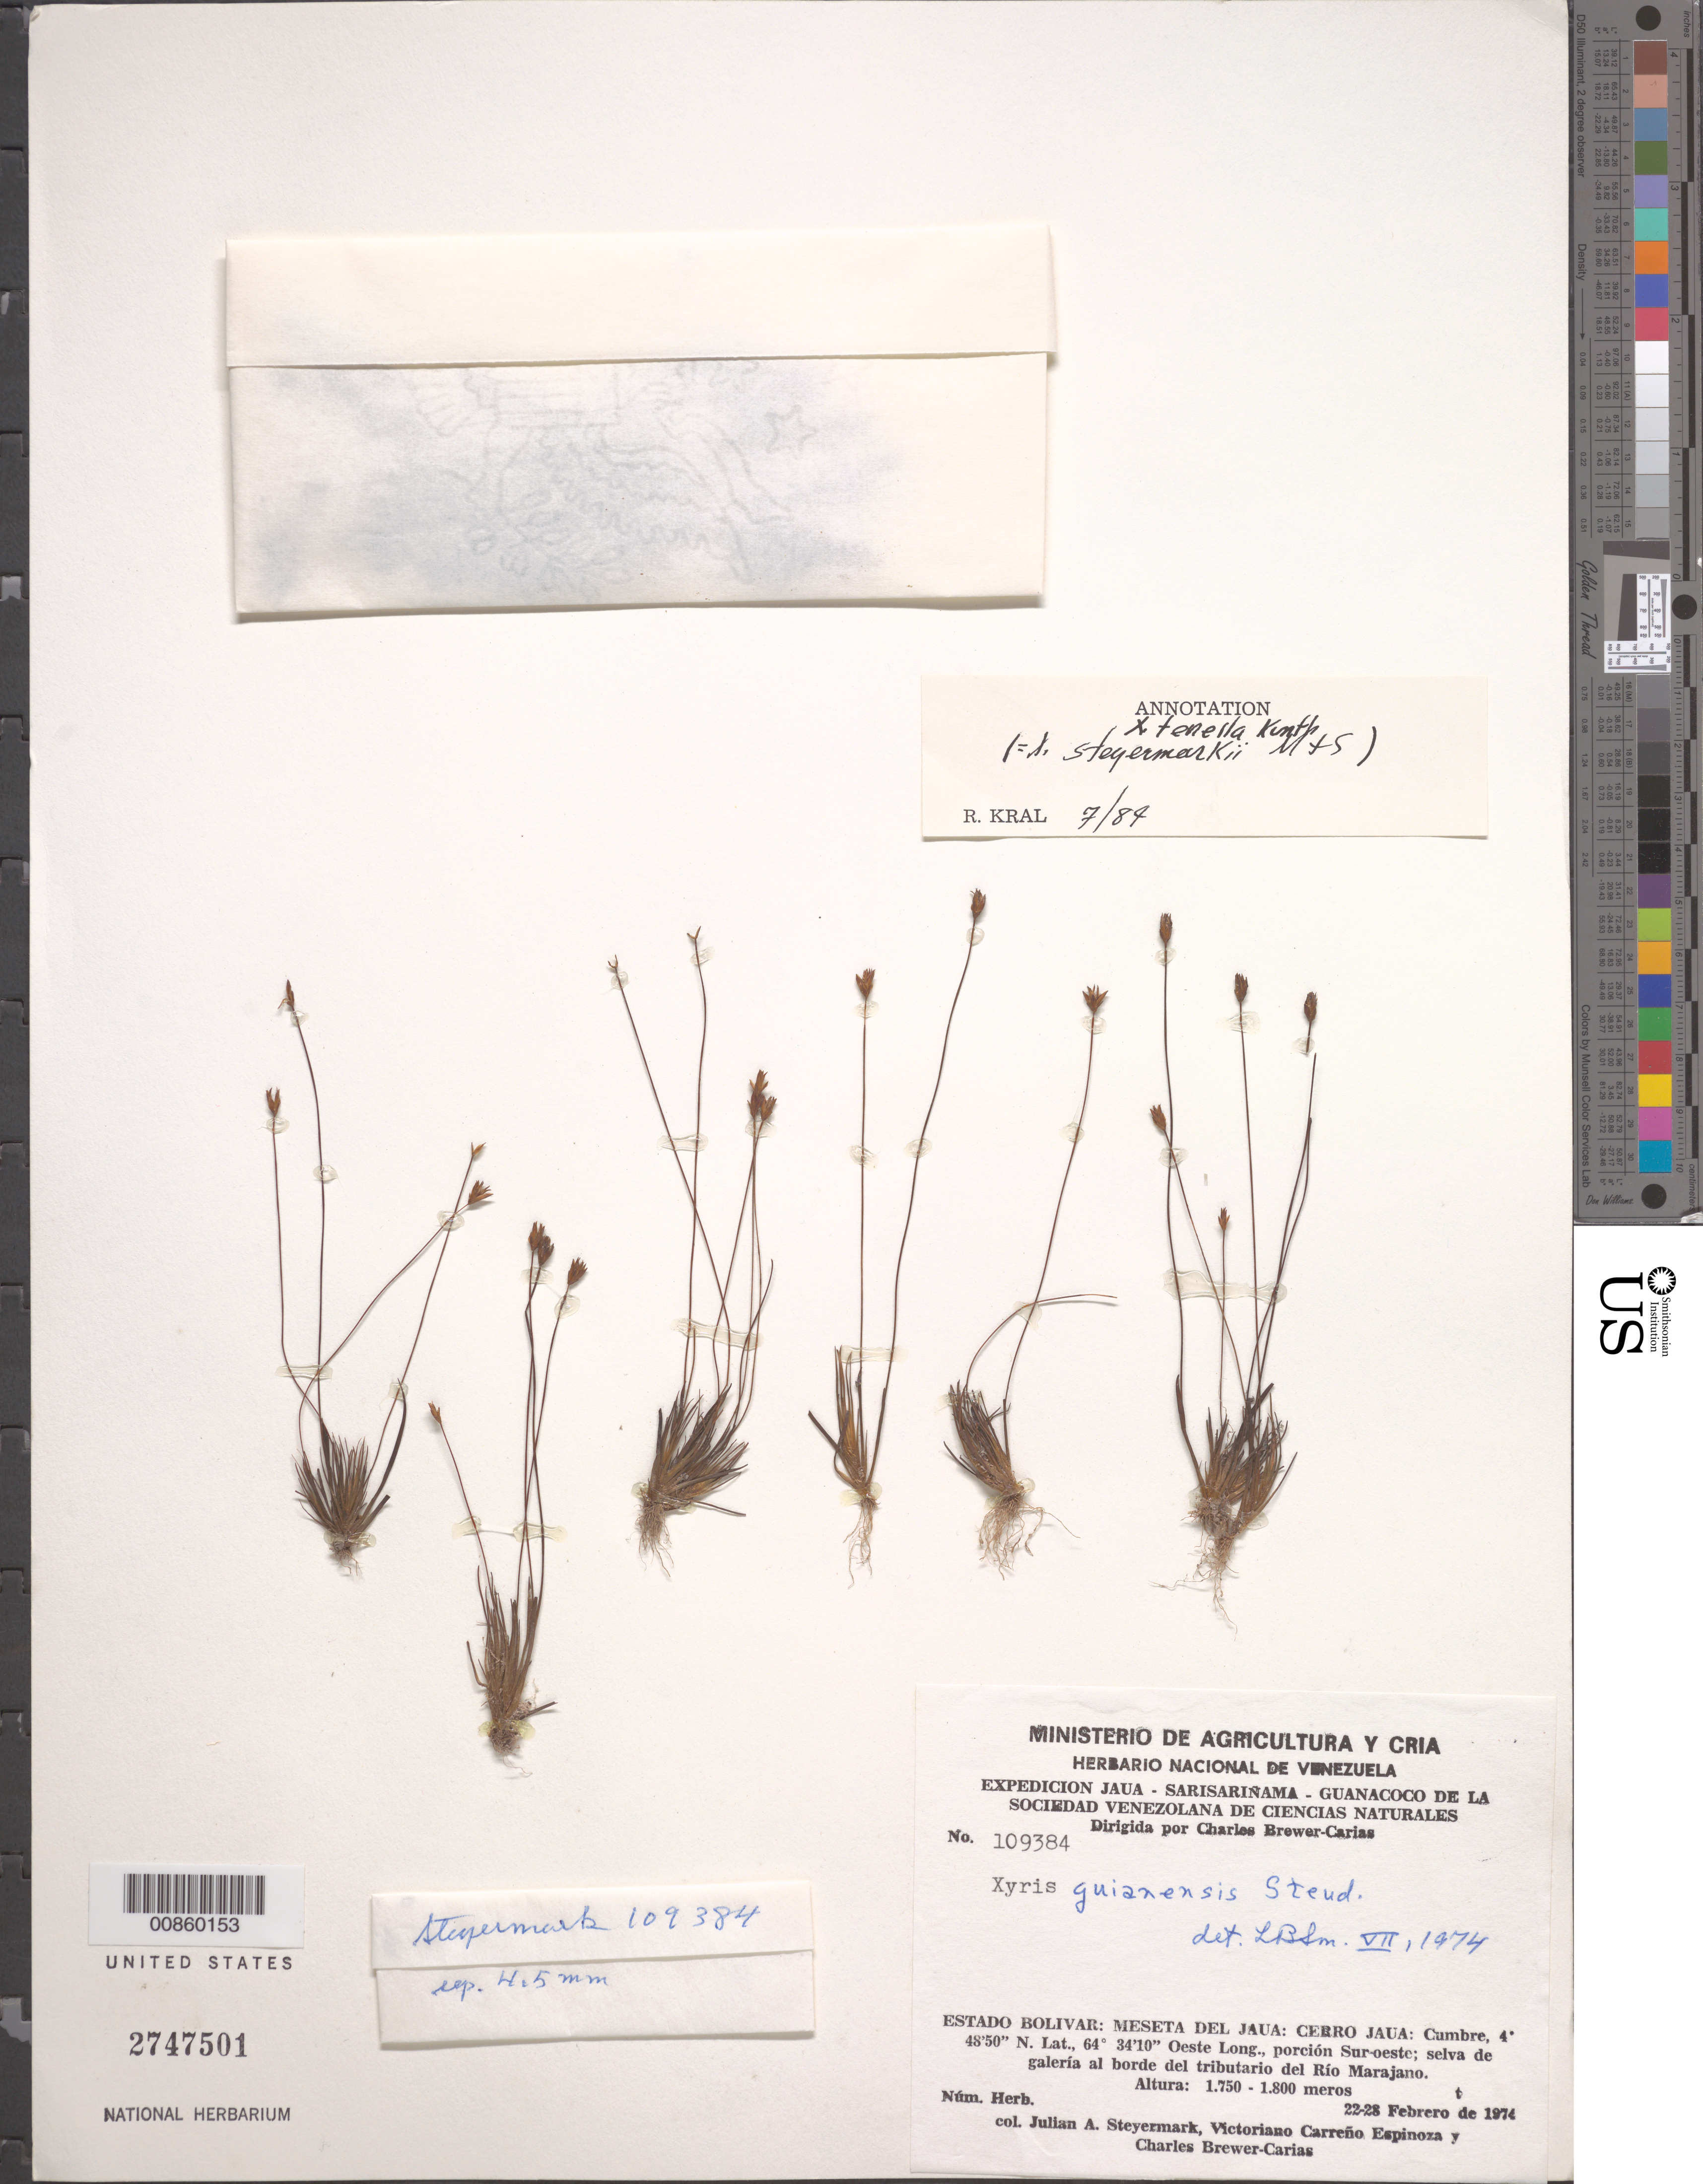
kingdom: Plantae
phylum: Tracheophyta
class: Liliopsida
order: Poales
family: Xyridaceae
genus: Xyris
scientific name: Xyris tenella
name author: Kunth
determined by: Kral, Robert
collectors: J. Steyermark, V. Carreño E. & C. Brewer-Carias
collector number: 109384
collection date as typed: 22-Feb-74 to 28-Feb-74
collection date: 1974-02-22/1974-02-28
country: Venezuela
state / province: Bolívar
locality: Meseta del Jaua: Cerro Jaua, cumbre, porción SO; al borde del tributarío del Río Marajano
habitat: Selva de galería.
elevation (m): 1750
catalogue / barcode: US 2747501